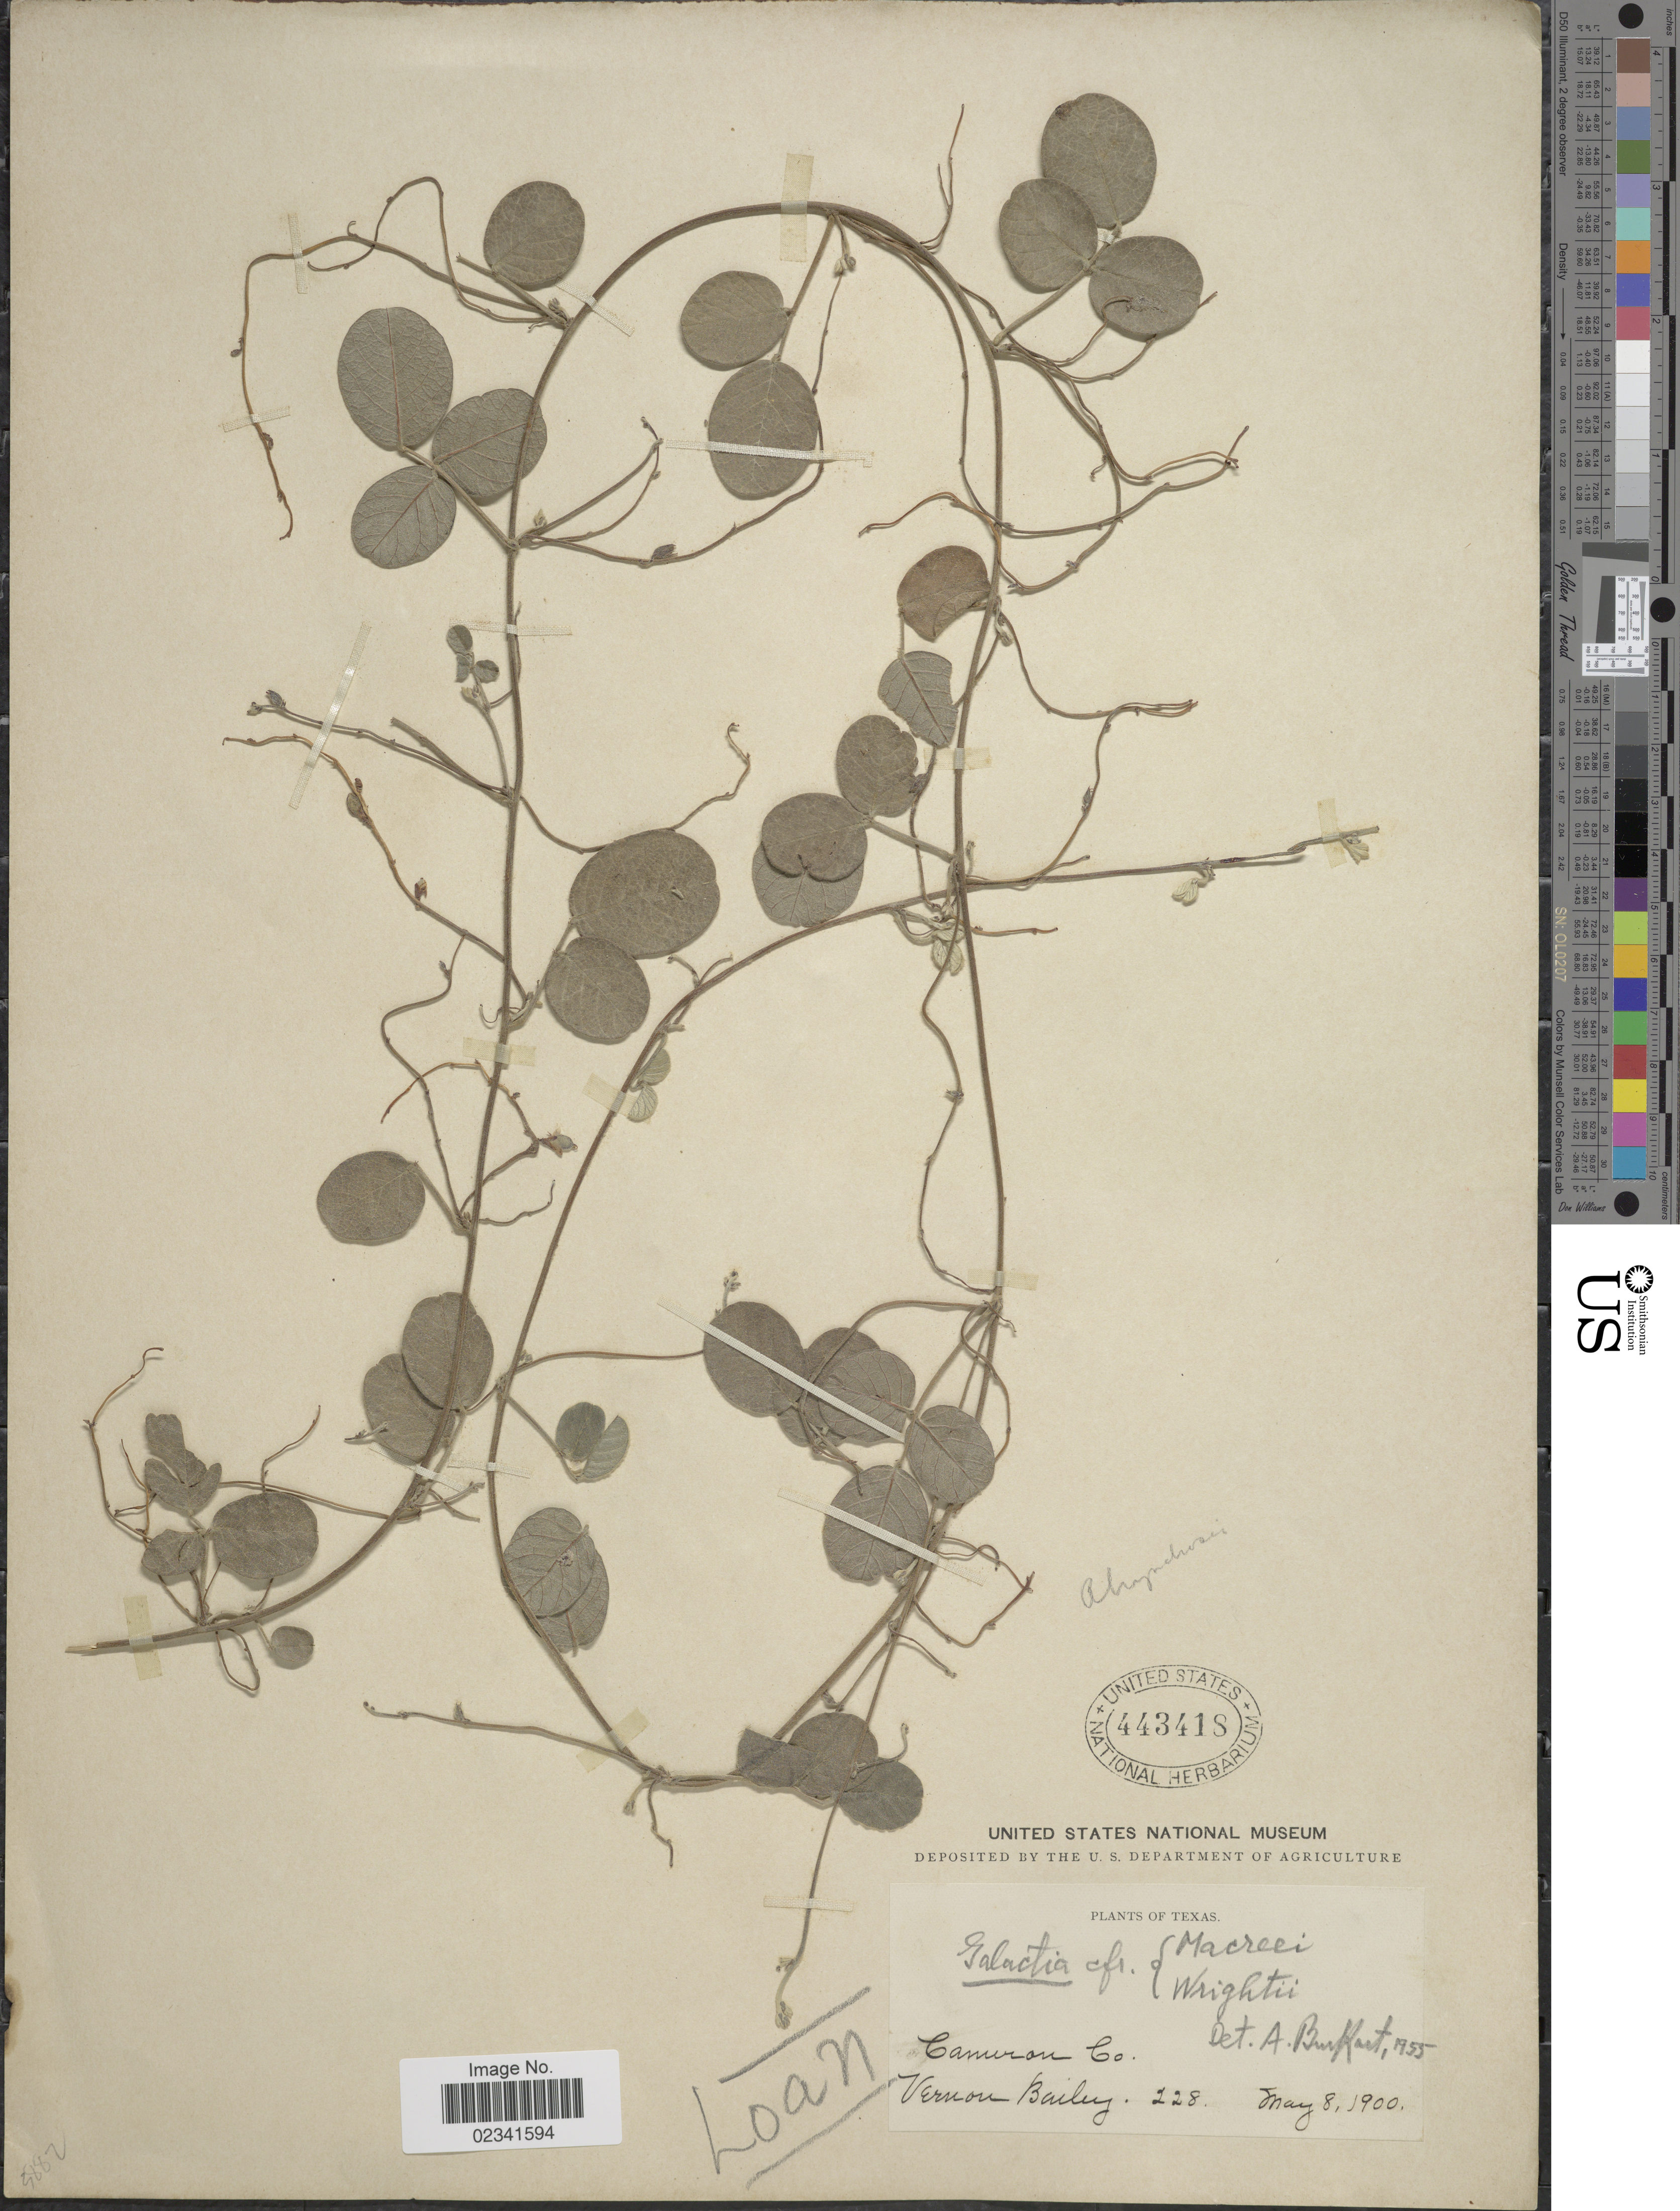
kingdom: Plantae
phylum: Tracheophyta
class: Magnoliopsida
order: Fabales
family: Fabaceae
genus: Galactia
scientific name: Galactia macreei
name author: M.A. Curtis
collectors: V. O. Bailey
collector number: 228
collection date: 1900-05-08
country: United States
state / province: Texas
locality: Cameron Co.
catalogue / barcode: US 443418